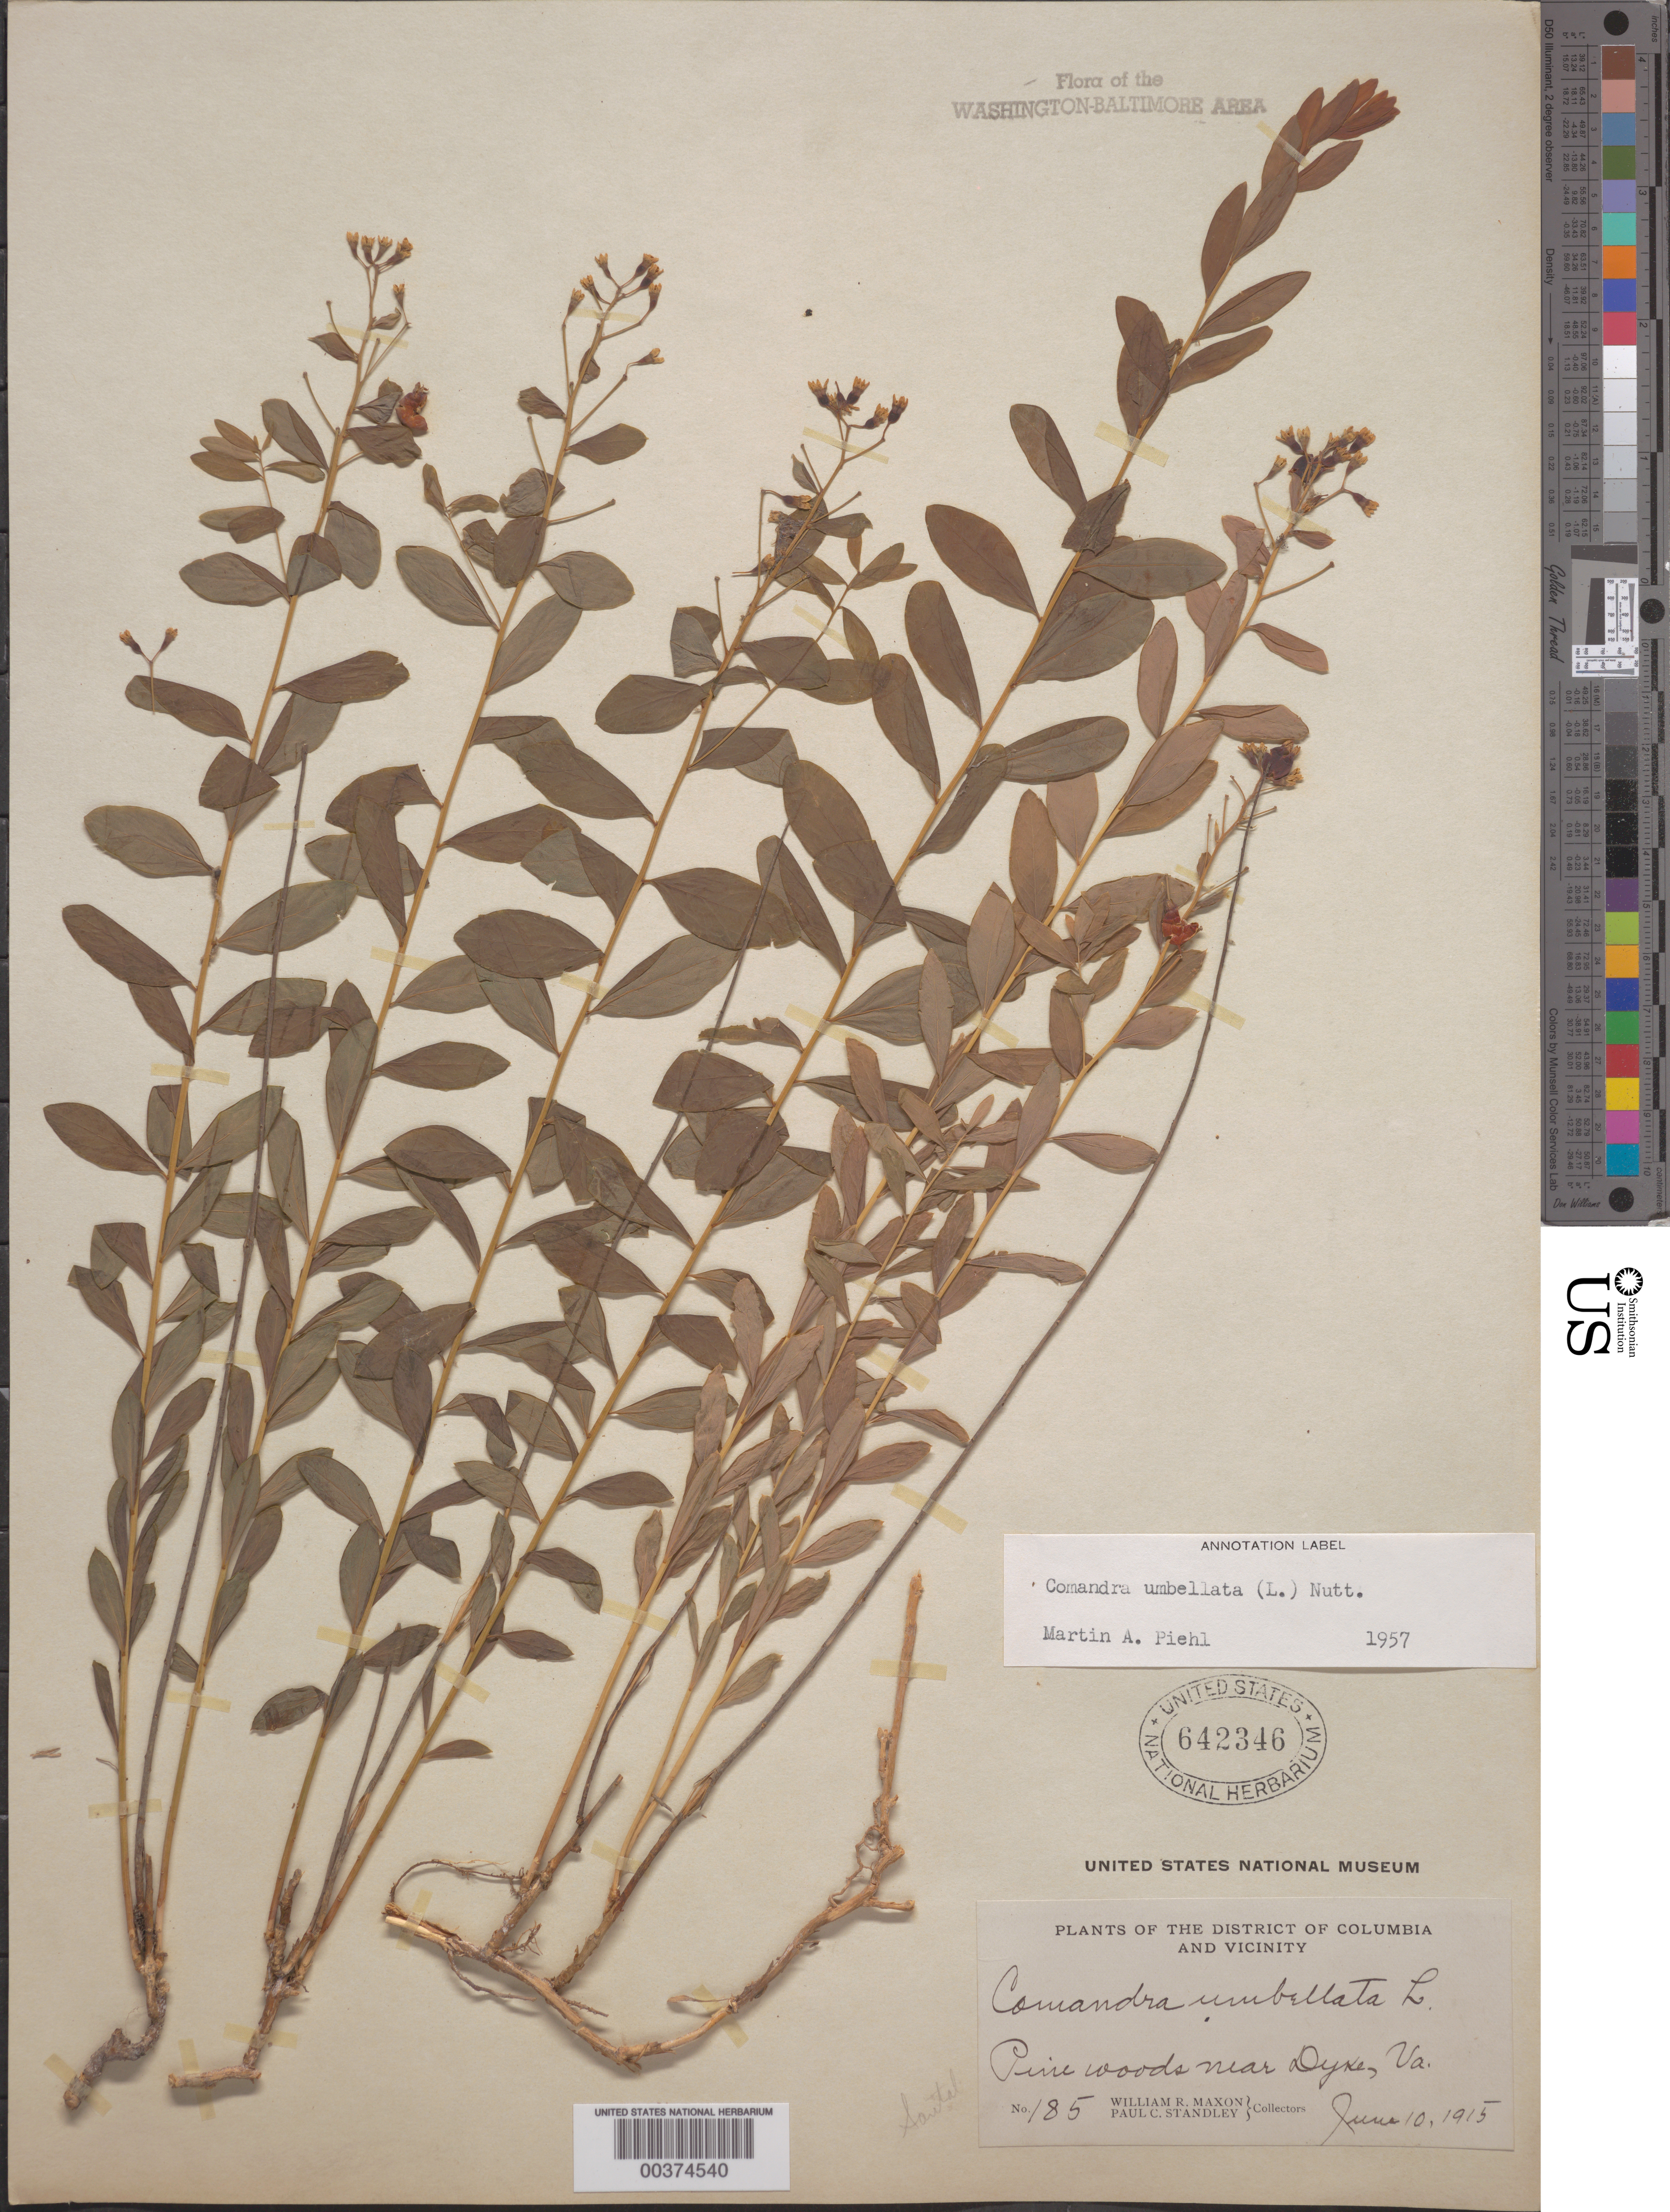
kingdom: Plantae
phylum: Tracheophyta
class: Magnoliopsida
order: Santalales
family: Comandraceae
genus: Comandra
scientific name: Comandra umbellata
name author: (L.) Nutt.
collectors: W. R. Maxon & P. C. Standley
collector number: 185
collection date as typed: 10 Jun 1915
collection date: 1915-06-10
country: United States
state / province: Virginia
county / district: Fairfax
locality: near Dyke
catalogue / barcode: US 642346